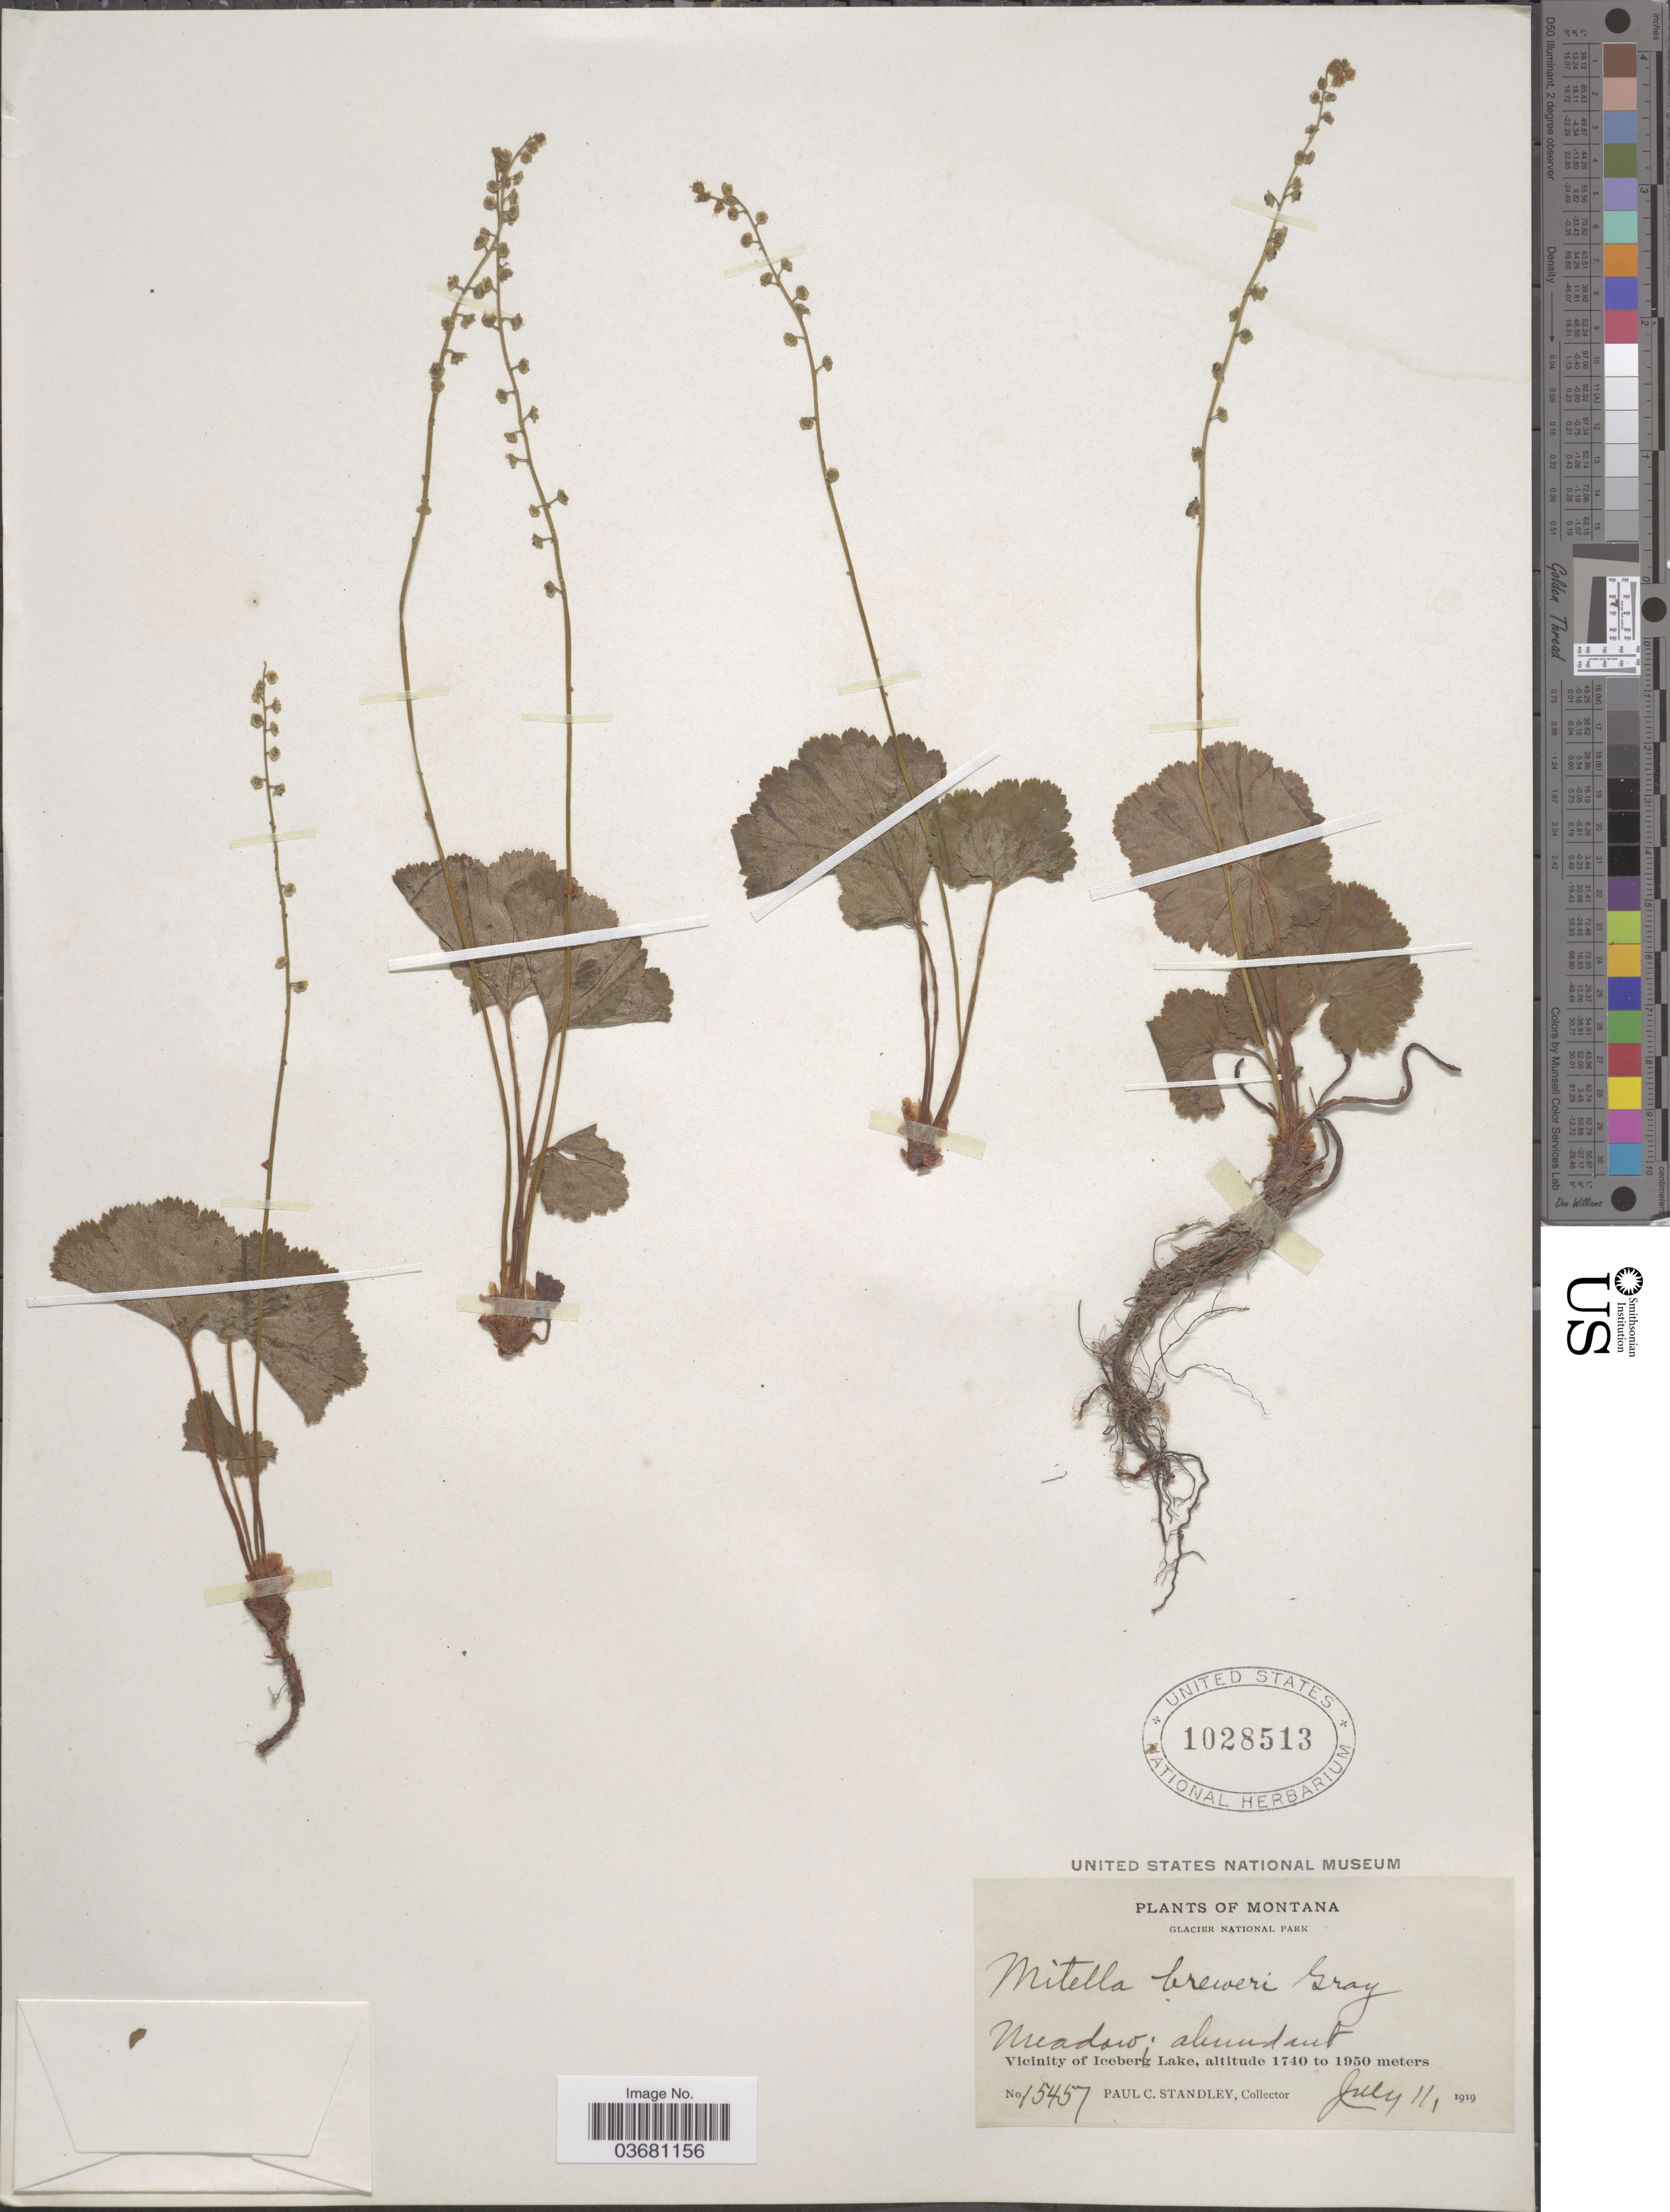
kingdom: Plantae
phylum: Tracheophyta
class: Magnoliopsida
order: Saxifragales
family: Saxifragaceae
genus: Mitella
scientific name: Mitella breweri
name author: A. Gray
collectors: P. C. Standley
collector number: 15457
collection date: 1919-07-11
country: United States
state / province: Montana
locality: Glacier National Park. Meadow. Vicinity of Iceberg Lake.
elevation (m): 1740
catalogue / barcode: US 1028513